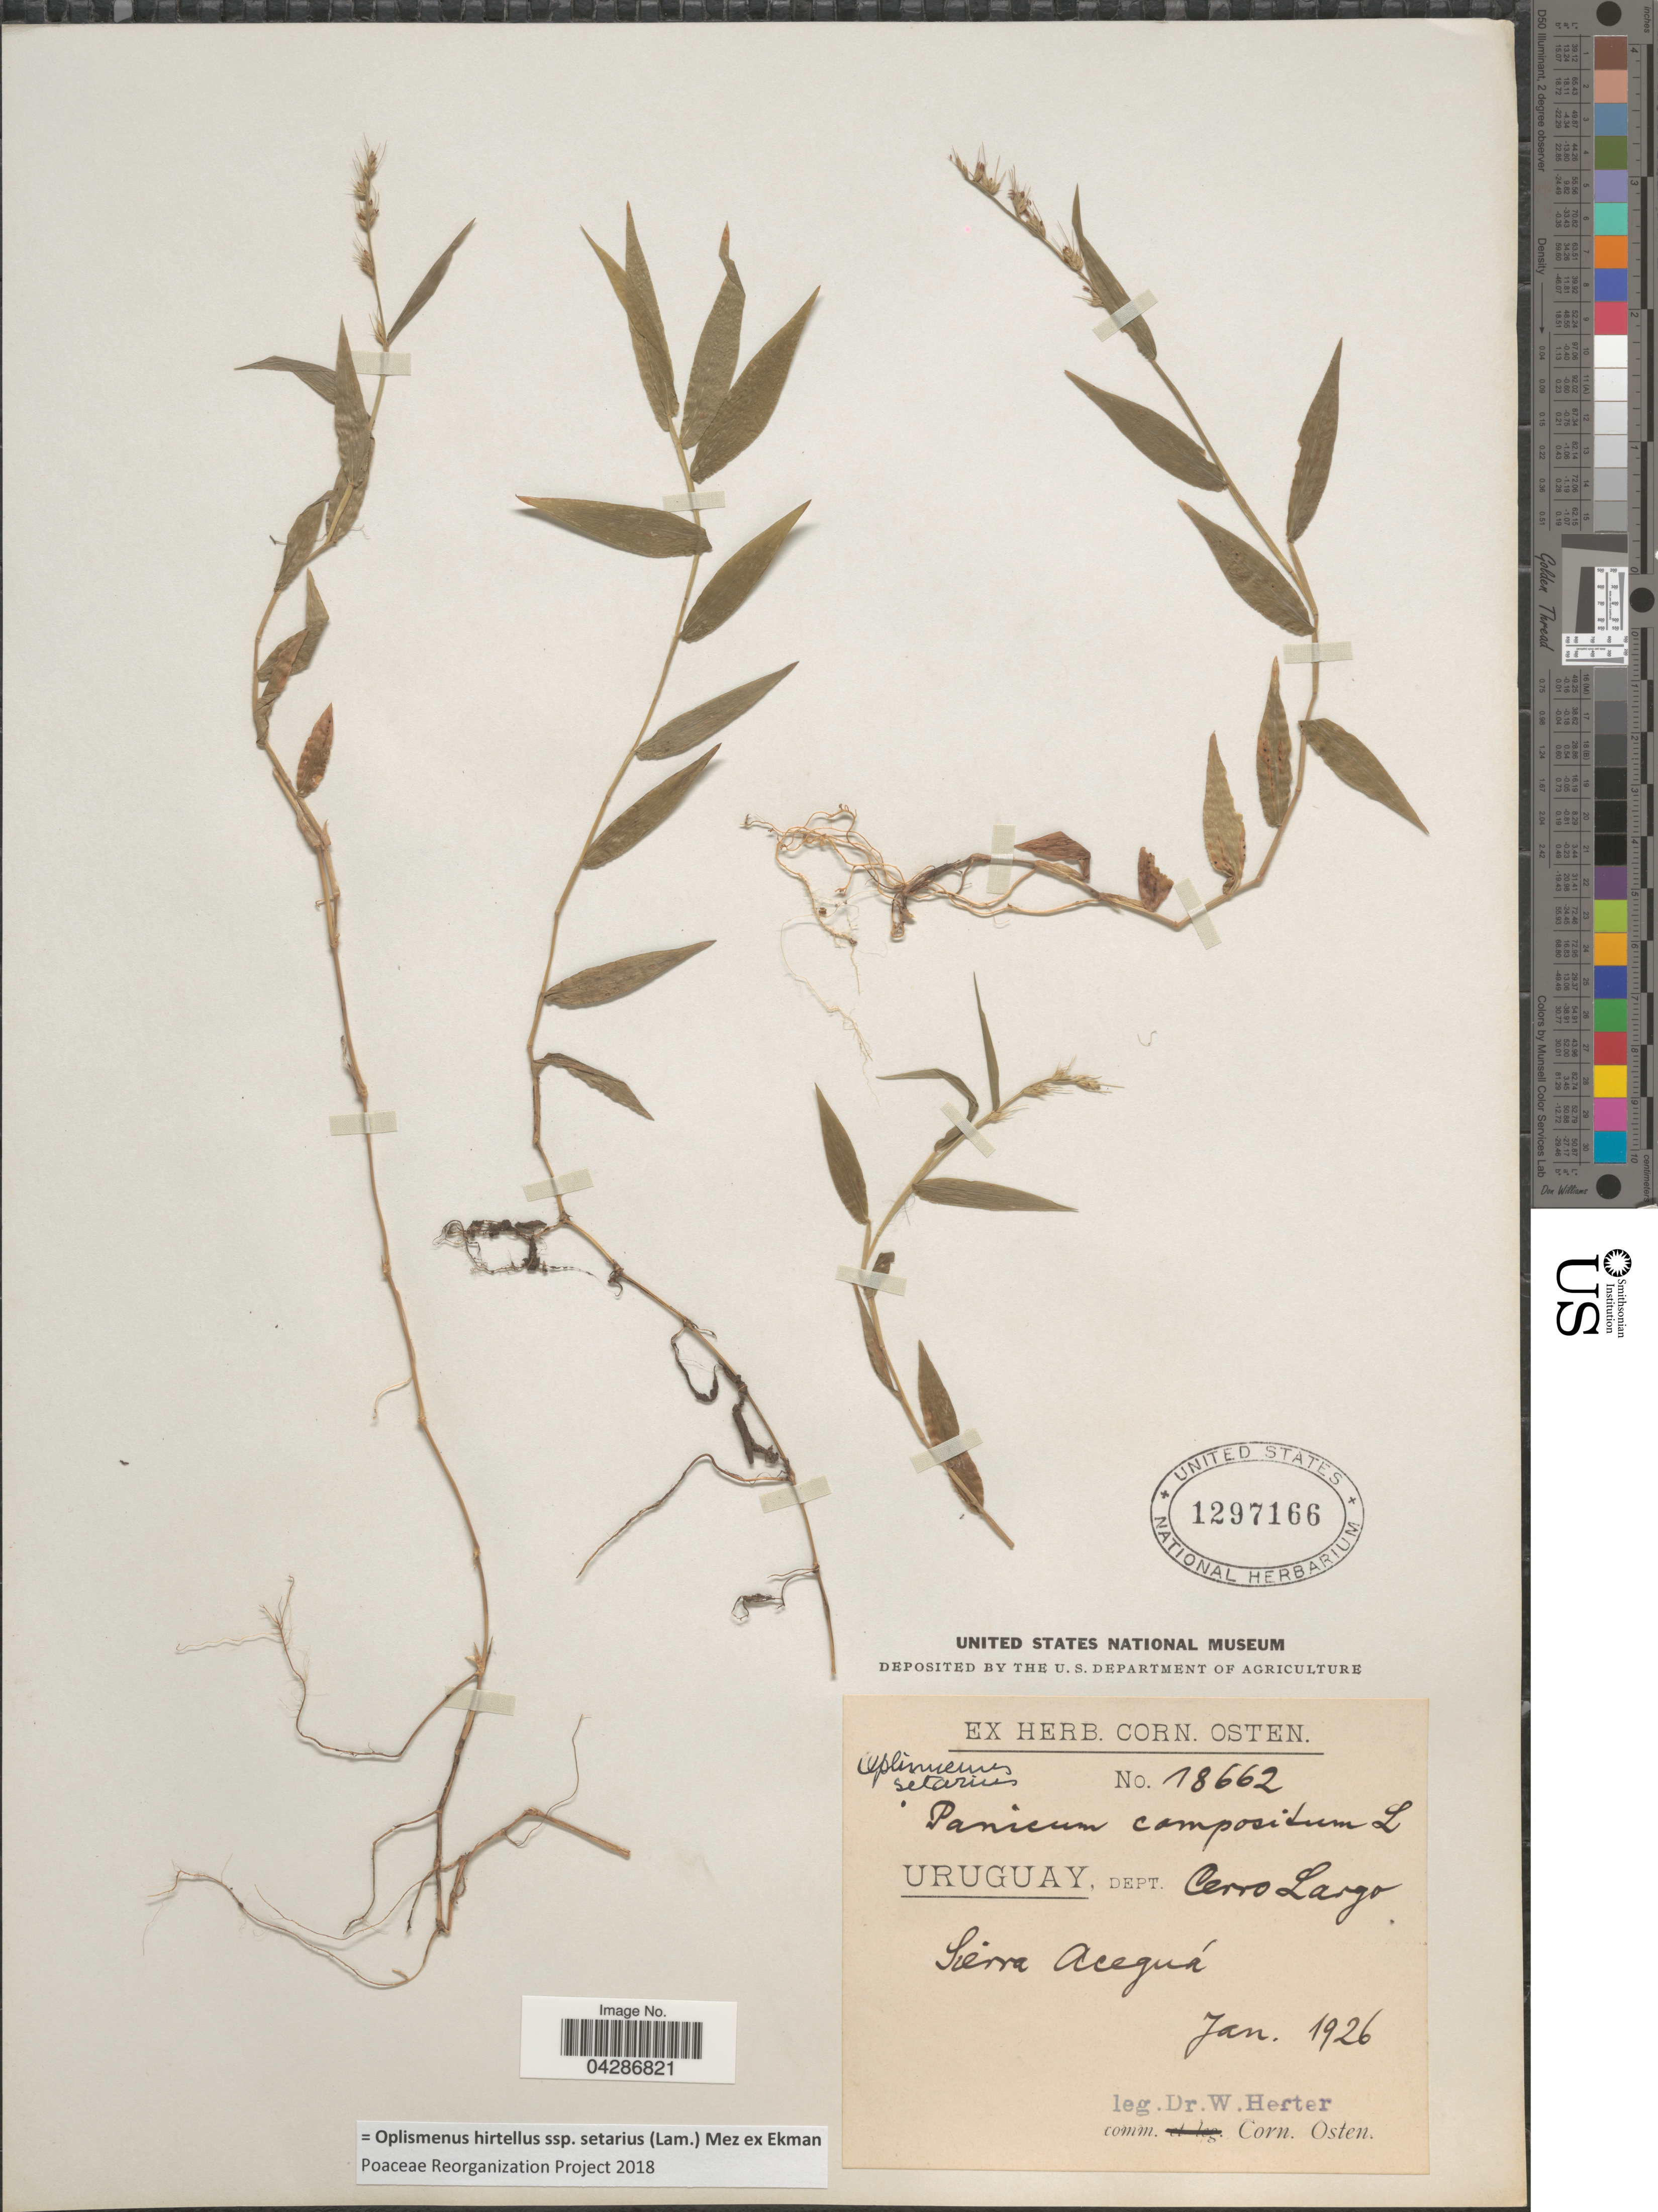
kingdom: Plantae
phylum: Tracheophyta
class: Liliopsida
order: Poales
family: Poaceae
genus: Oplismenus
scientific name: Oplismenus hirtellus subsp. setarius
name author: (Lam.) Mez ex Ekman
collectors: W. G. Herter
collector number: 18662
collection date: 1926-01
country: Uruguay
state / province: Cerro Largo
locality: Dept. Cerro Largo. Sierra Aceguá.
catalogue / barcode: US 1297166